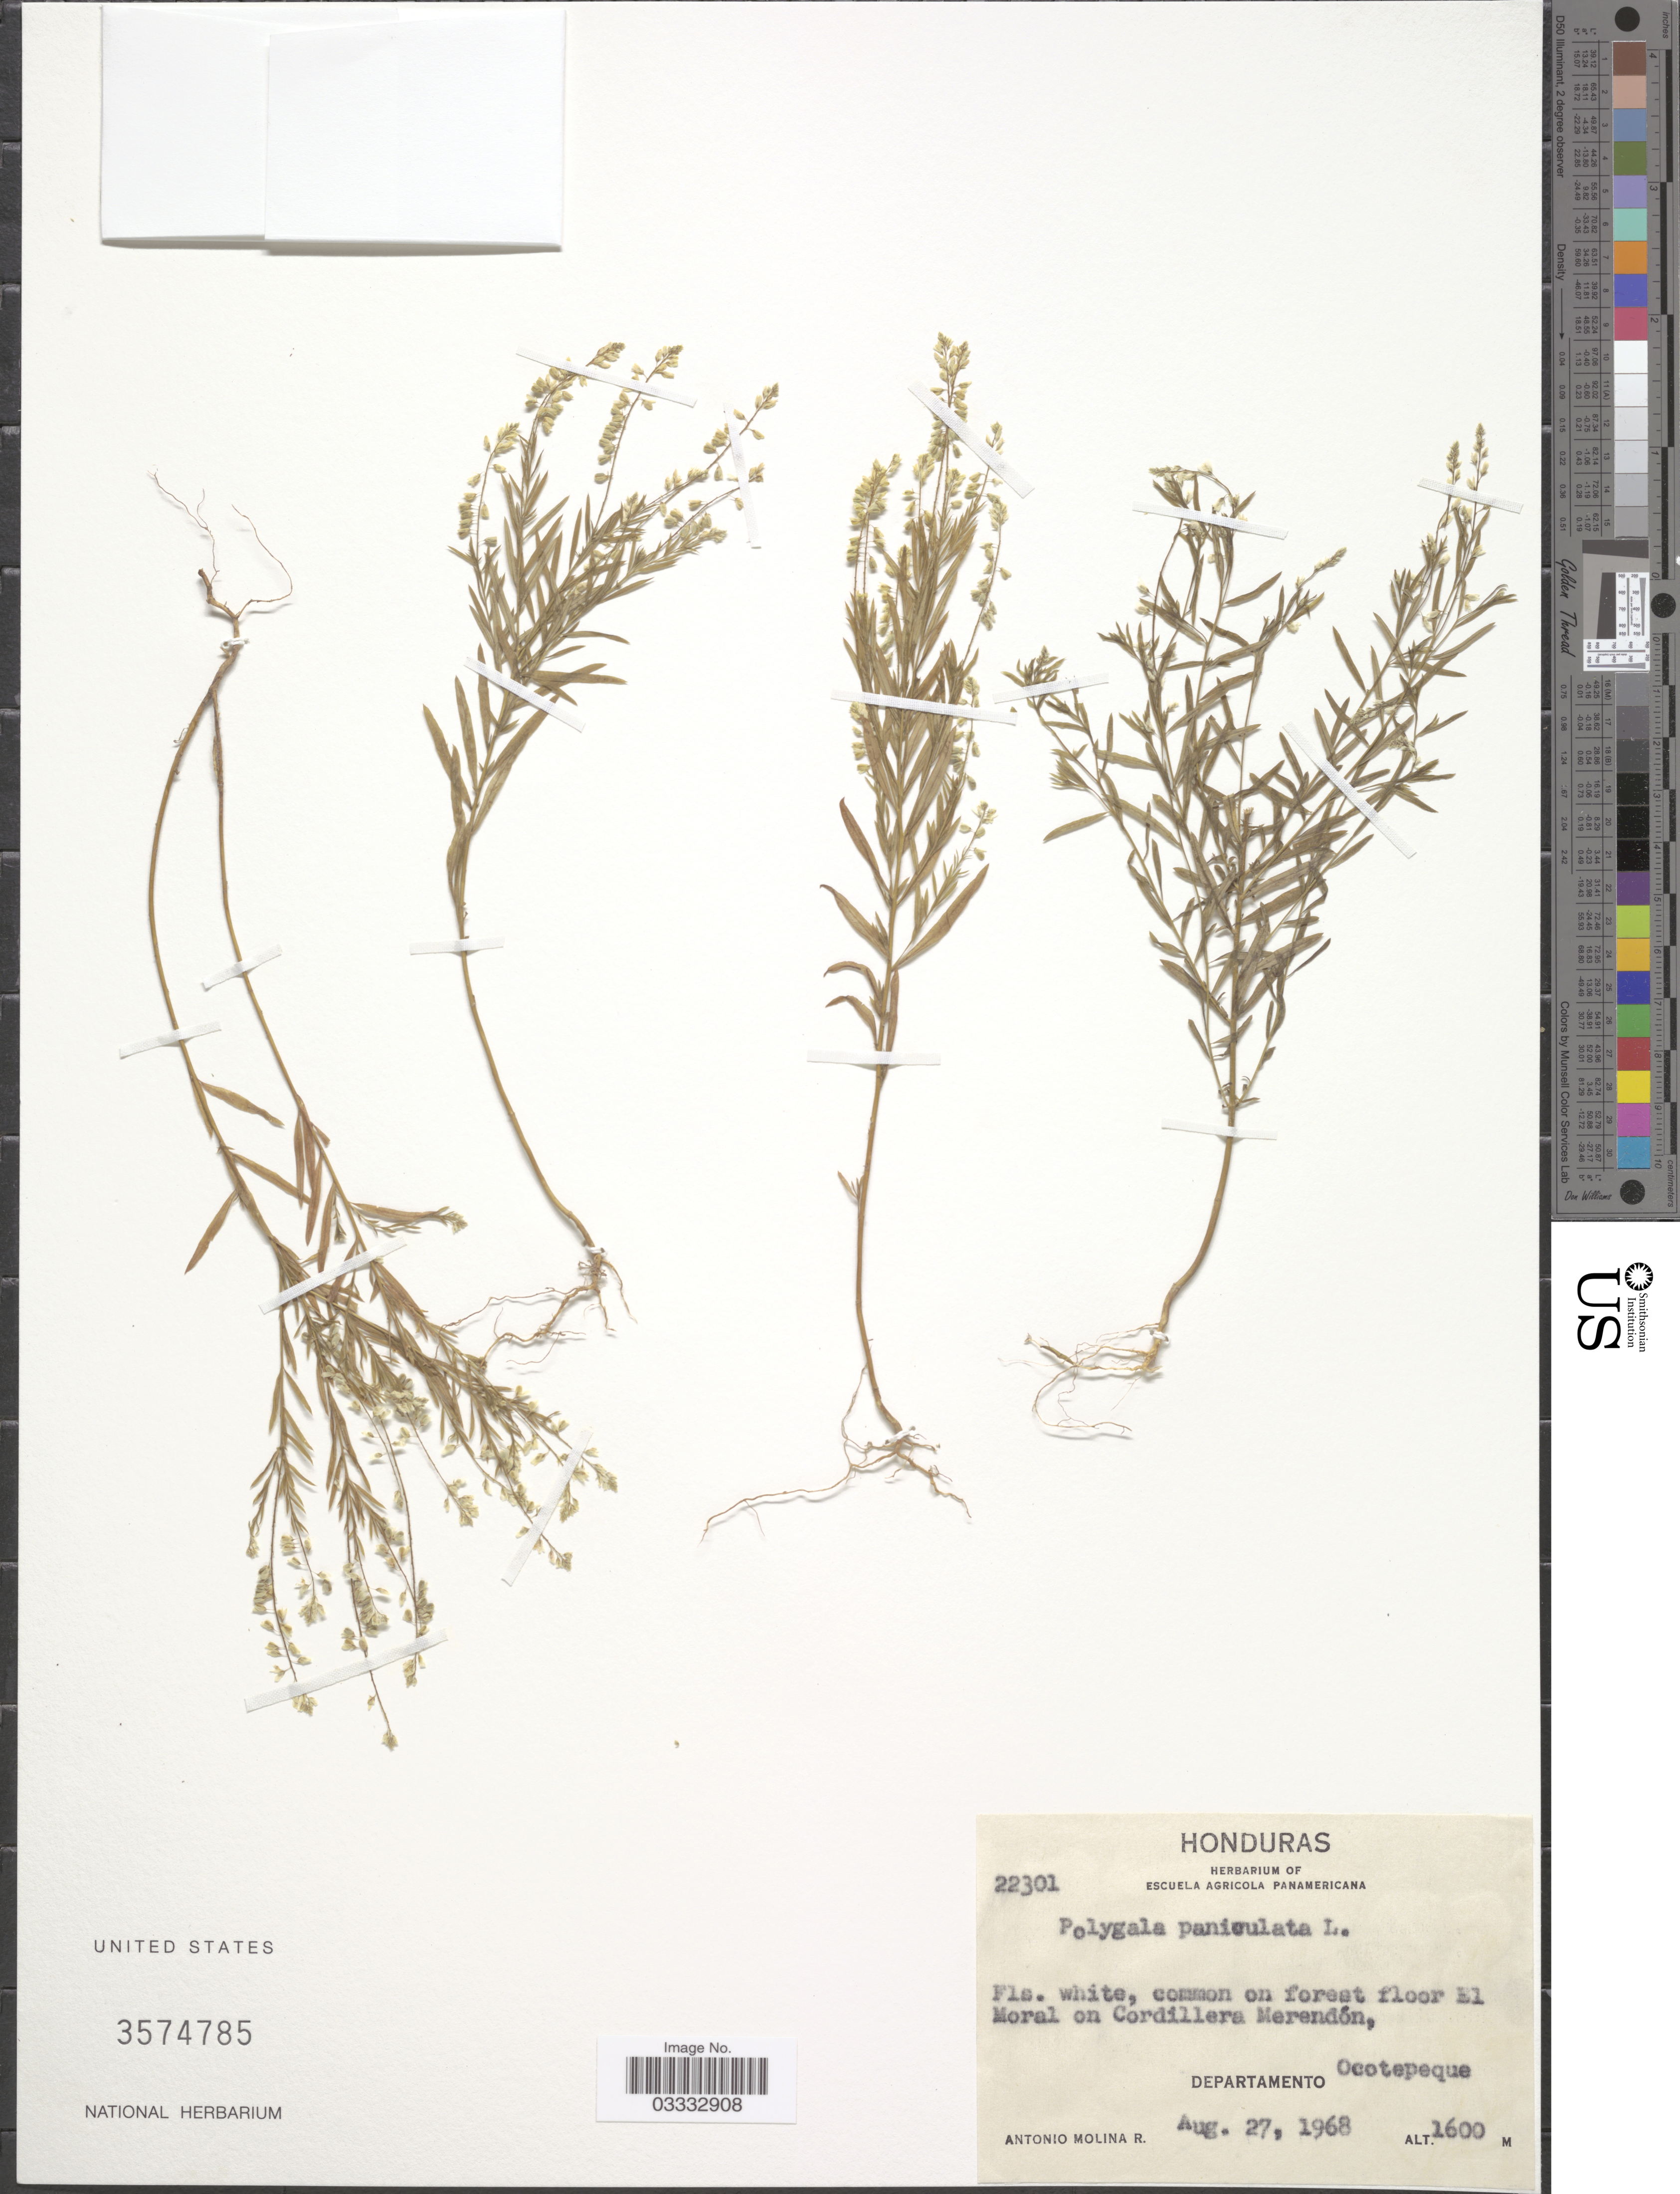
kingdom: Plantae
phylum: Tracheophyta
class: Magnoliopsida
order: Fabales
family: Polygalaceae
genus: Polygala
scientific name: Polygala paniculata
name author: L.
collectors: A. Molina R.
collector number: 22301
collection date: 1968-08-27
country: Honduras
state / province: Ocotepeque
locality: El Moral on Cordillera Merendón, Departamento Ocotepeque.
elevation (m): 1600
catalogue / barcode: US 3574785